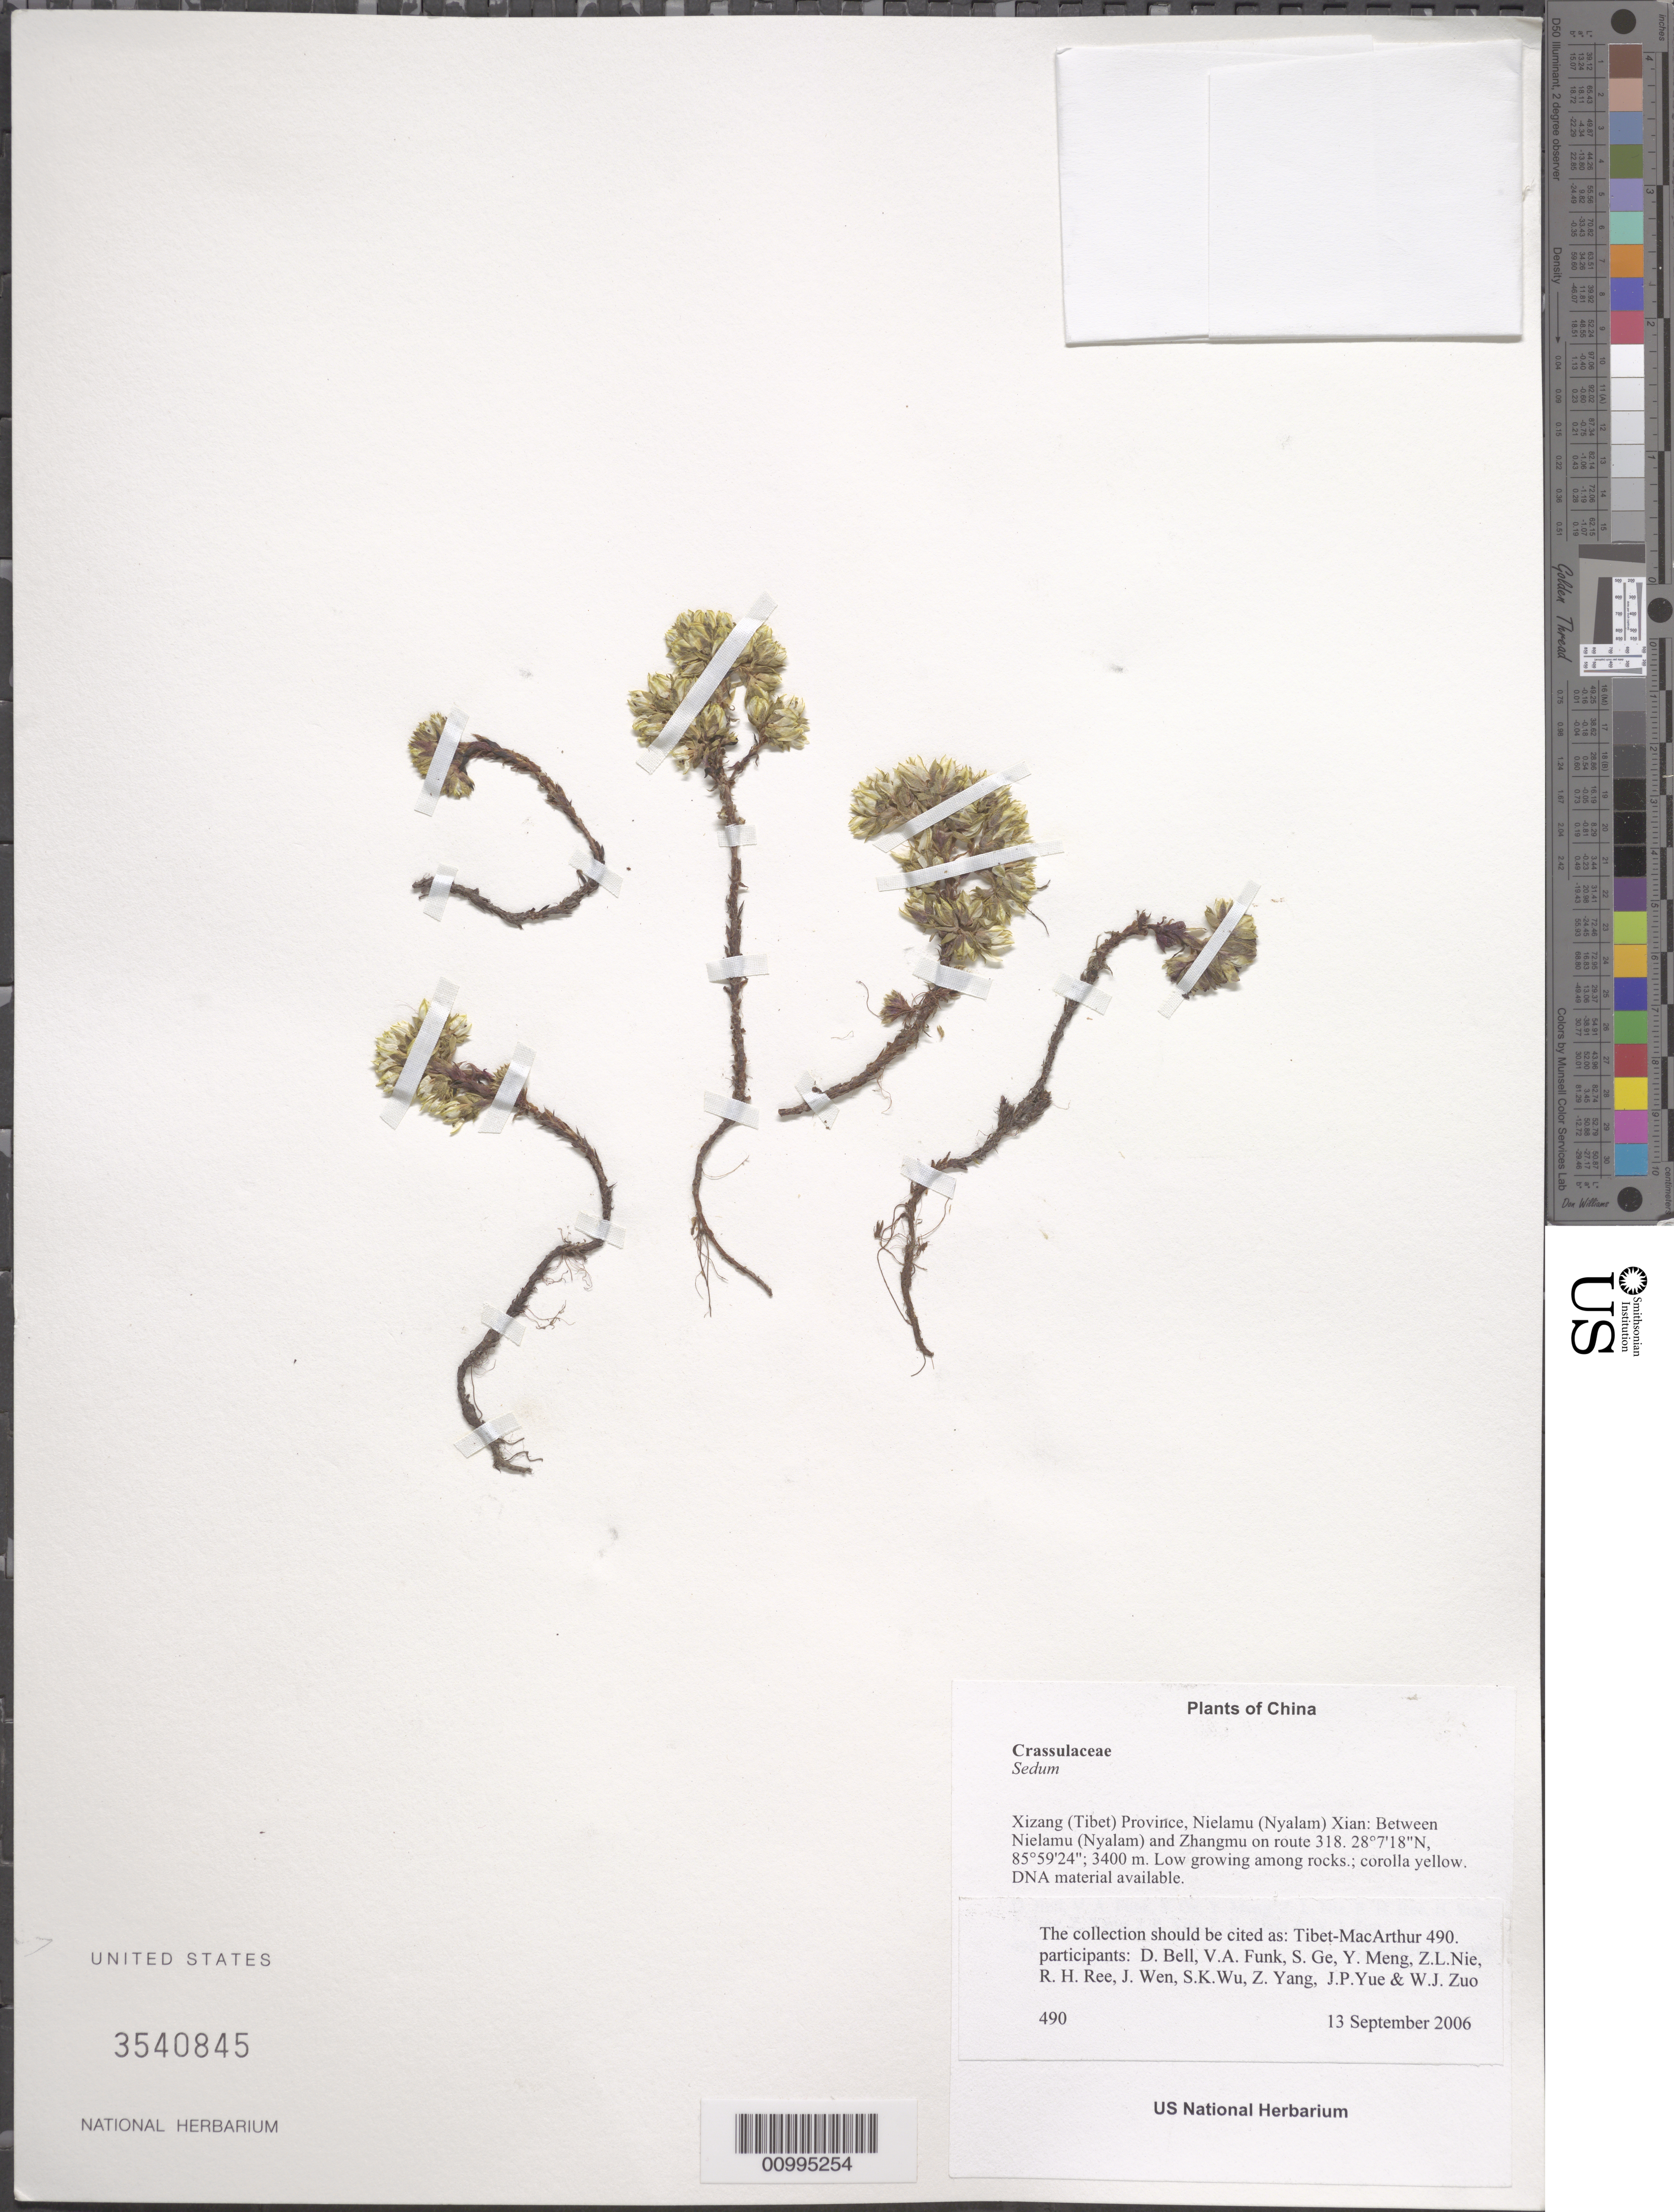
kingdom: Plantae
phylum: Tracheophyta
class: Magnoliopsida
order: Saxifragales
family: Crassulaceae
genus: Sedum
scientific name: Sedum sp.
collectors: Tibet-MacArthur, D. A. Bell, V. Funk, S. Ge, Y. Meng, Z. Nie, R. Ree, H. Sun, J. Wen, Z. Yang, J. Yue, Z. Zhou & W. Zuo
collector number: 490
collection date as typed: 13 Sep 2006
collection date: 2006-09-13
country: China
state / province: Xizang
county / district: Nielamu (Nyalam) Xian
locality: Between Nielamu (Nyalam) and Zhangmu on route 318.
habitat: Rocky slopes, cliff bases and disturbed areas beside road.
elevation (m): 3400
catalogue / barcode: US 3540845